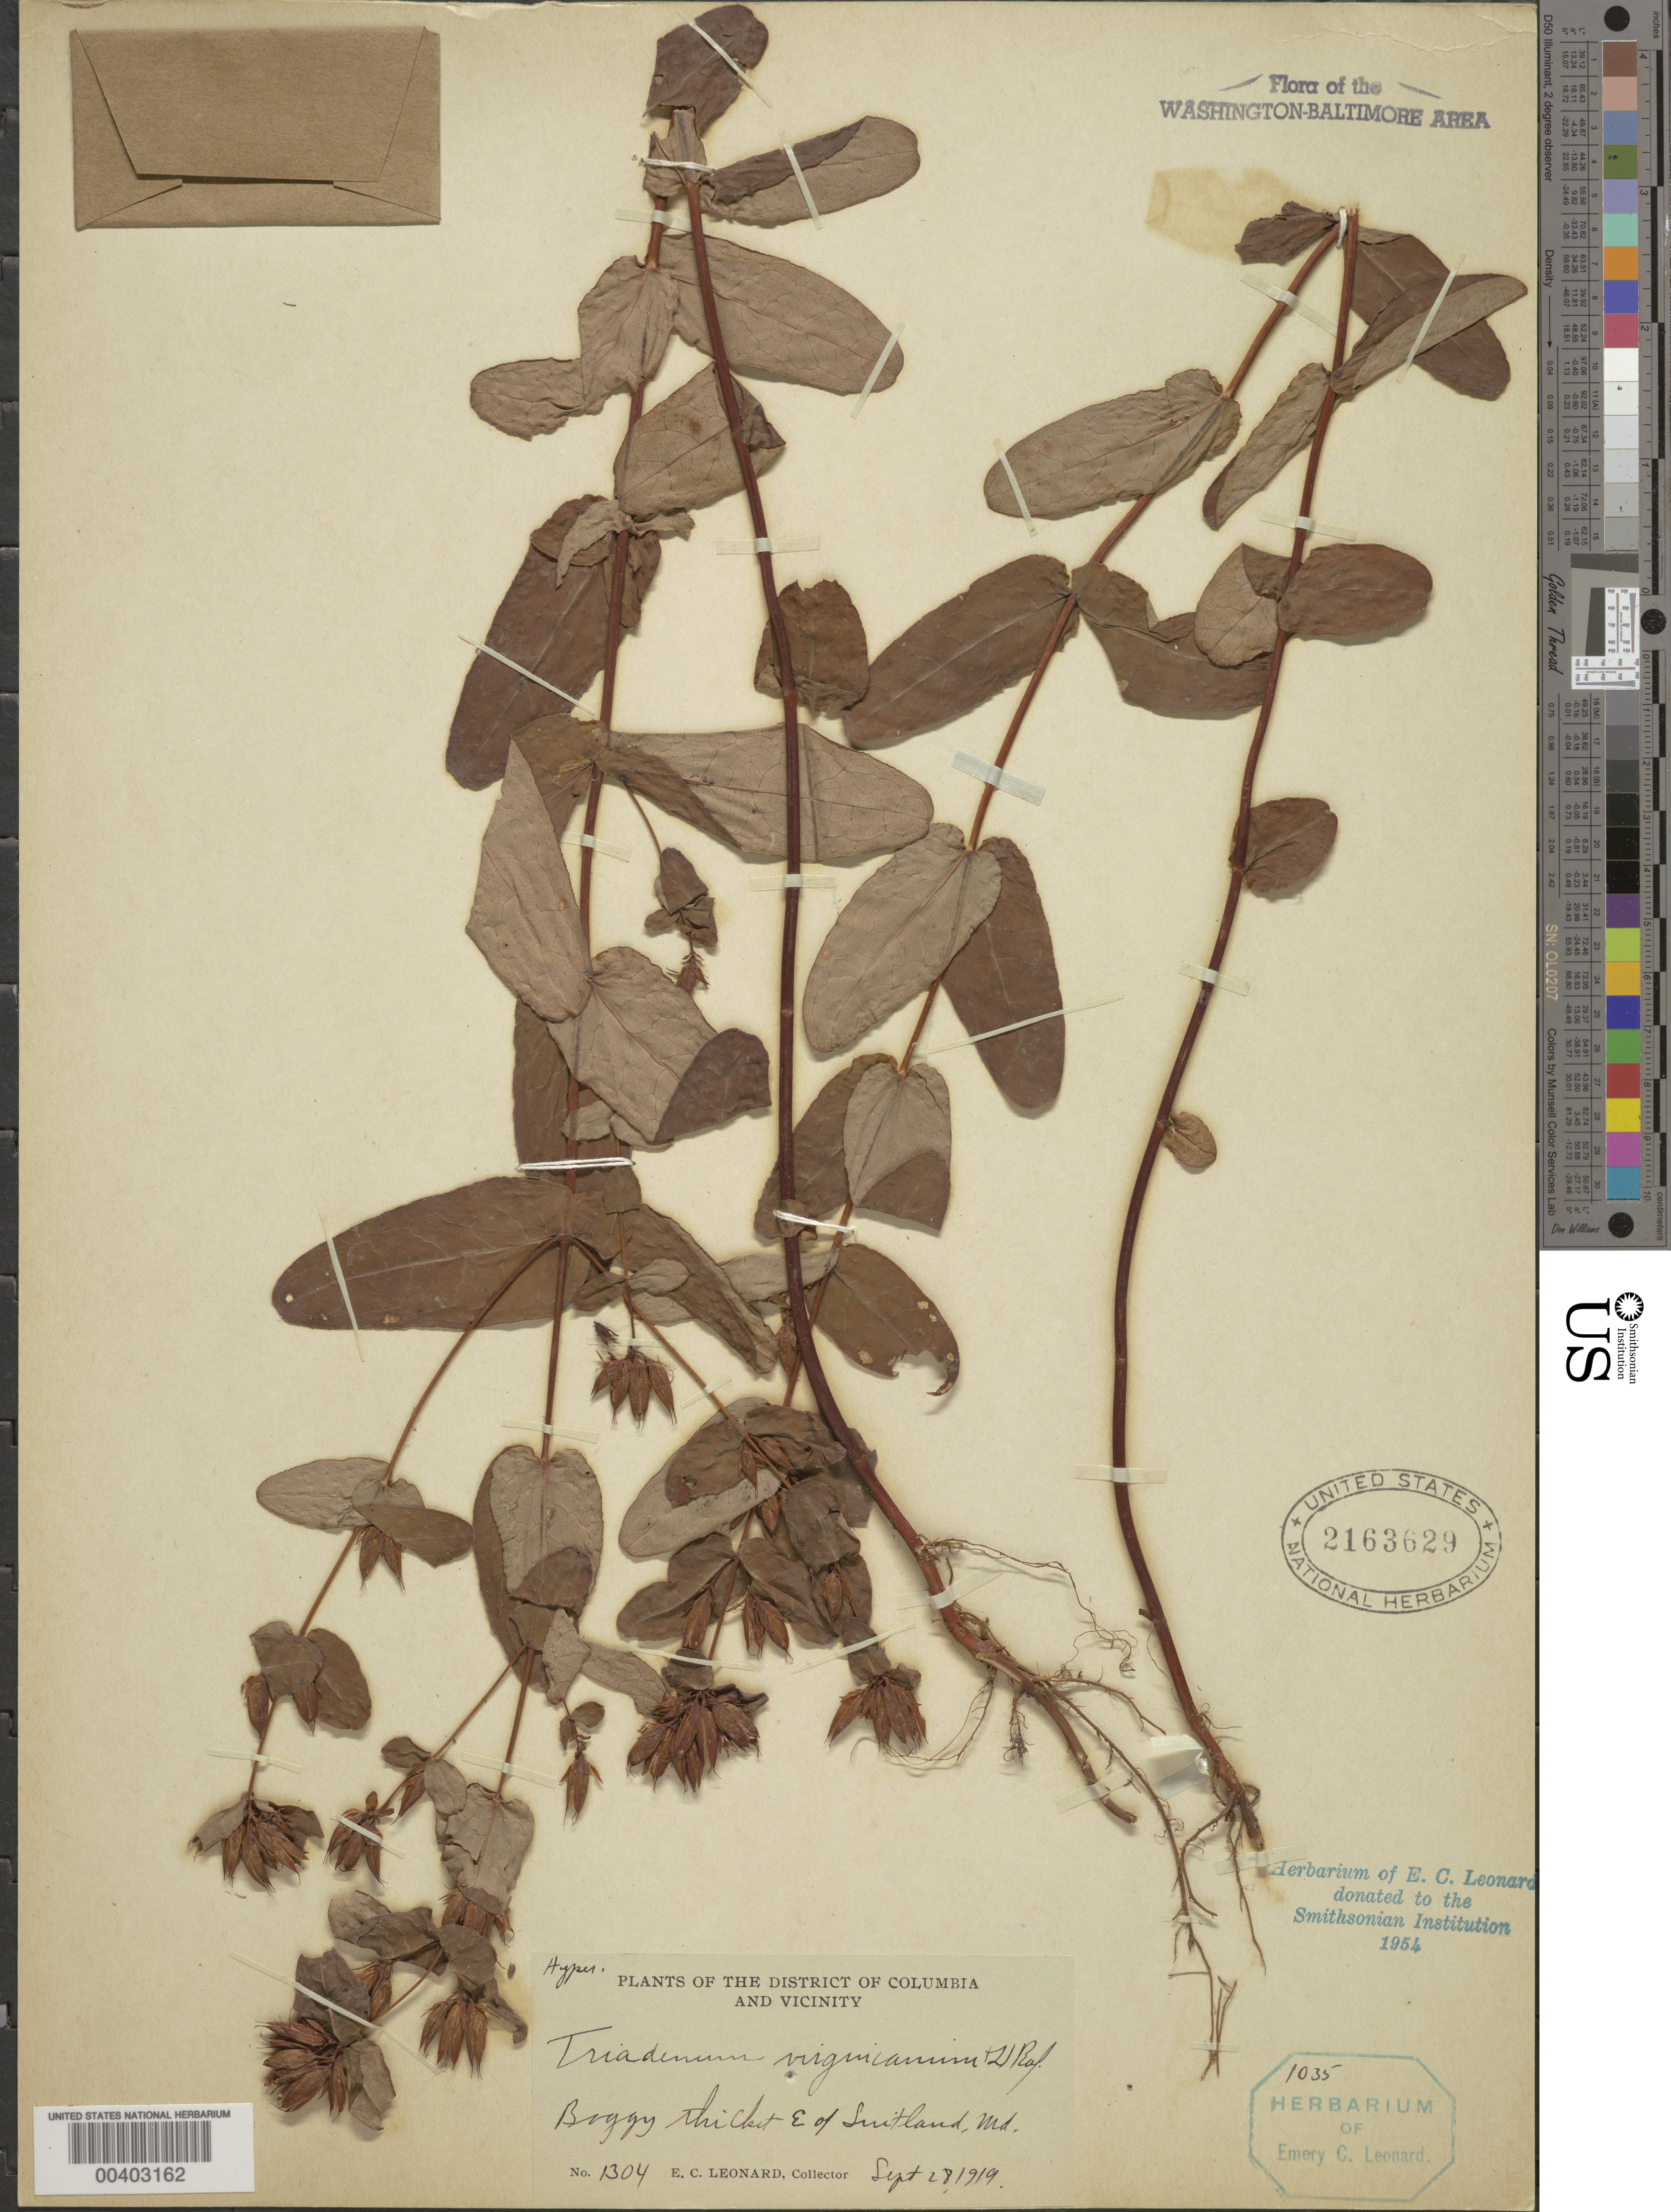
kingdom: Plantae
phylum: Tracheophyta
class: Magnoliopsida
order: Malpighiales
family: Hypericaceae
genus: Triadenum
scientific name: Triadenum virginicum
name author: (L.) Raf.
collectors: E. C. Leonard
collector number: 1304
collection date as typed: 28 Sep 1919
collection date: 1919-09-28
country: United States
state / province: Maryland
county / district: Prince George's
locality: East of Suitland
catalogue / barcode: US 2163629